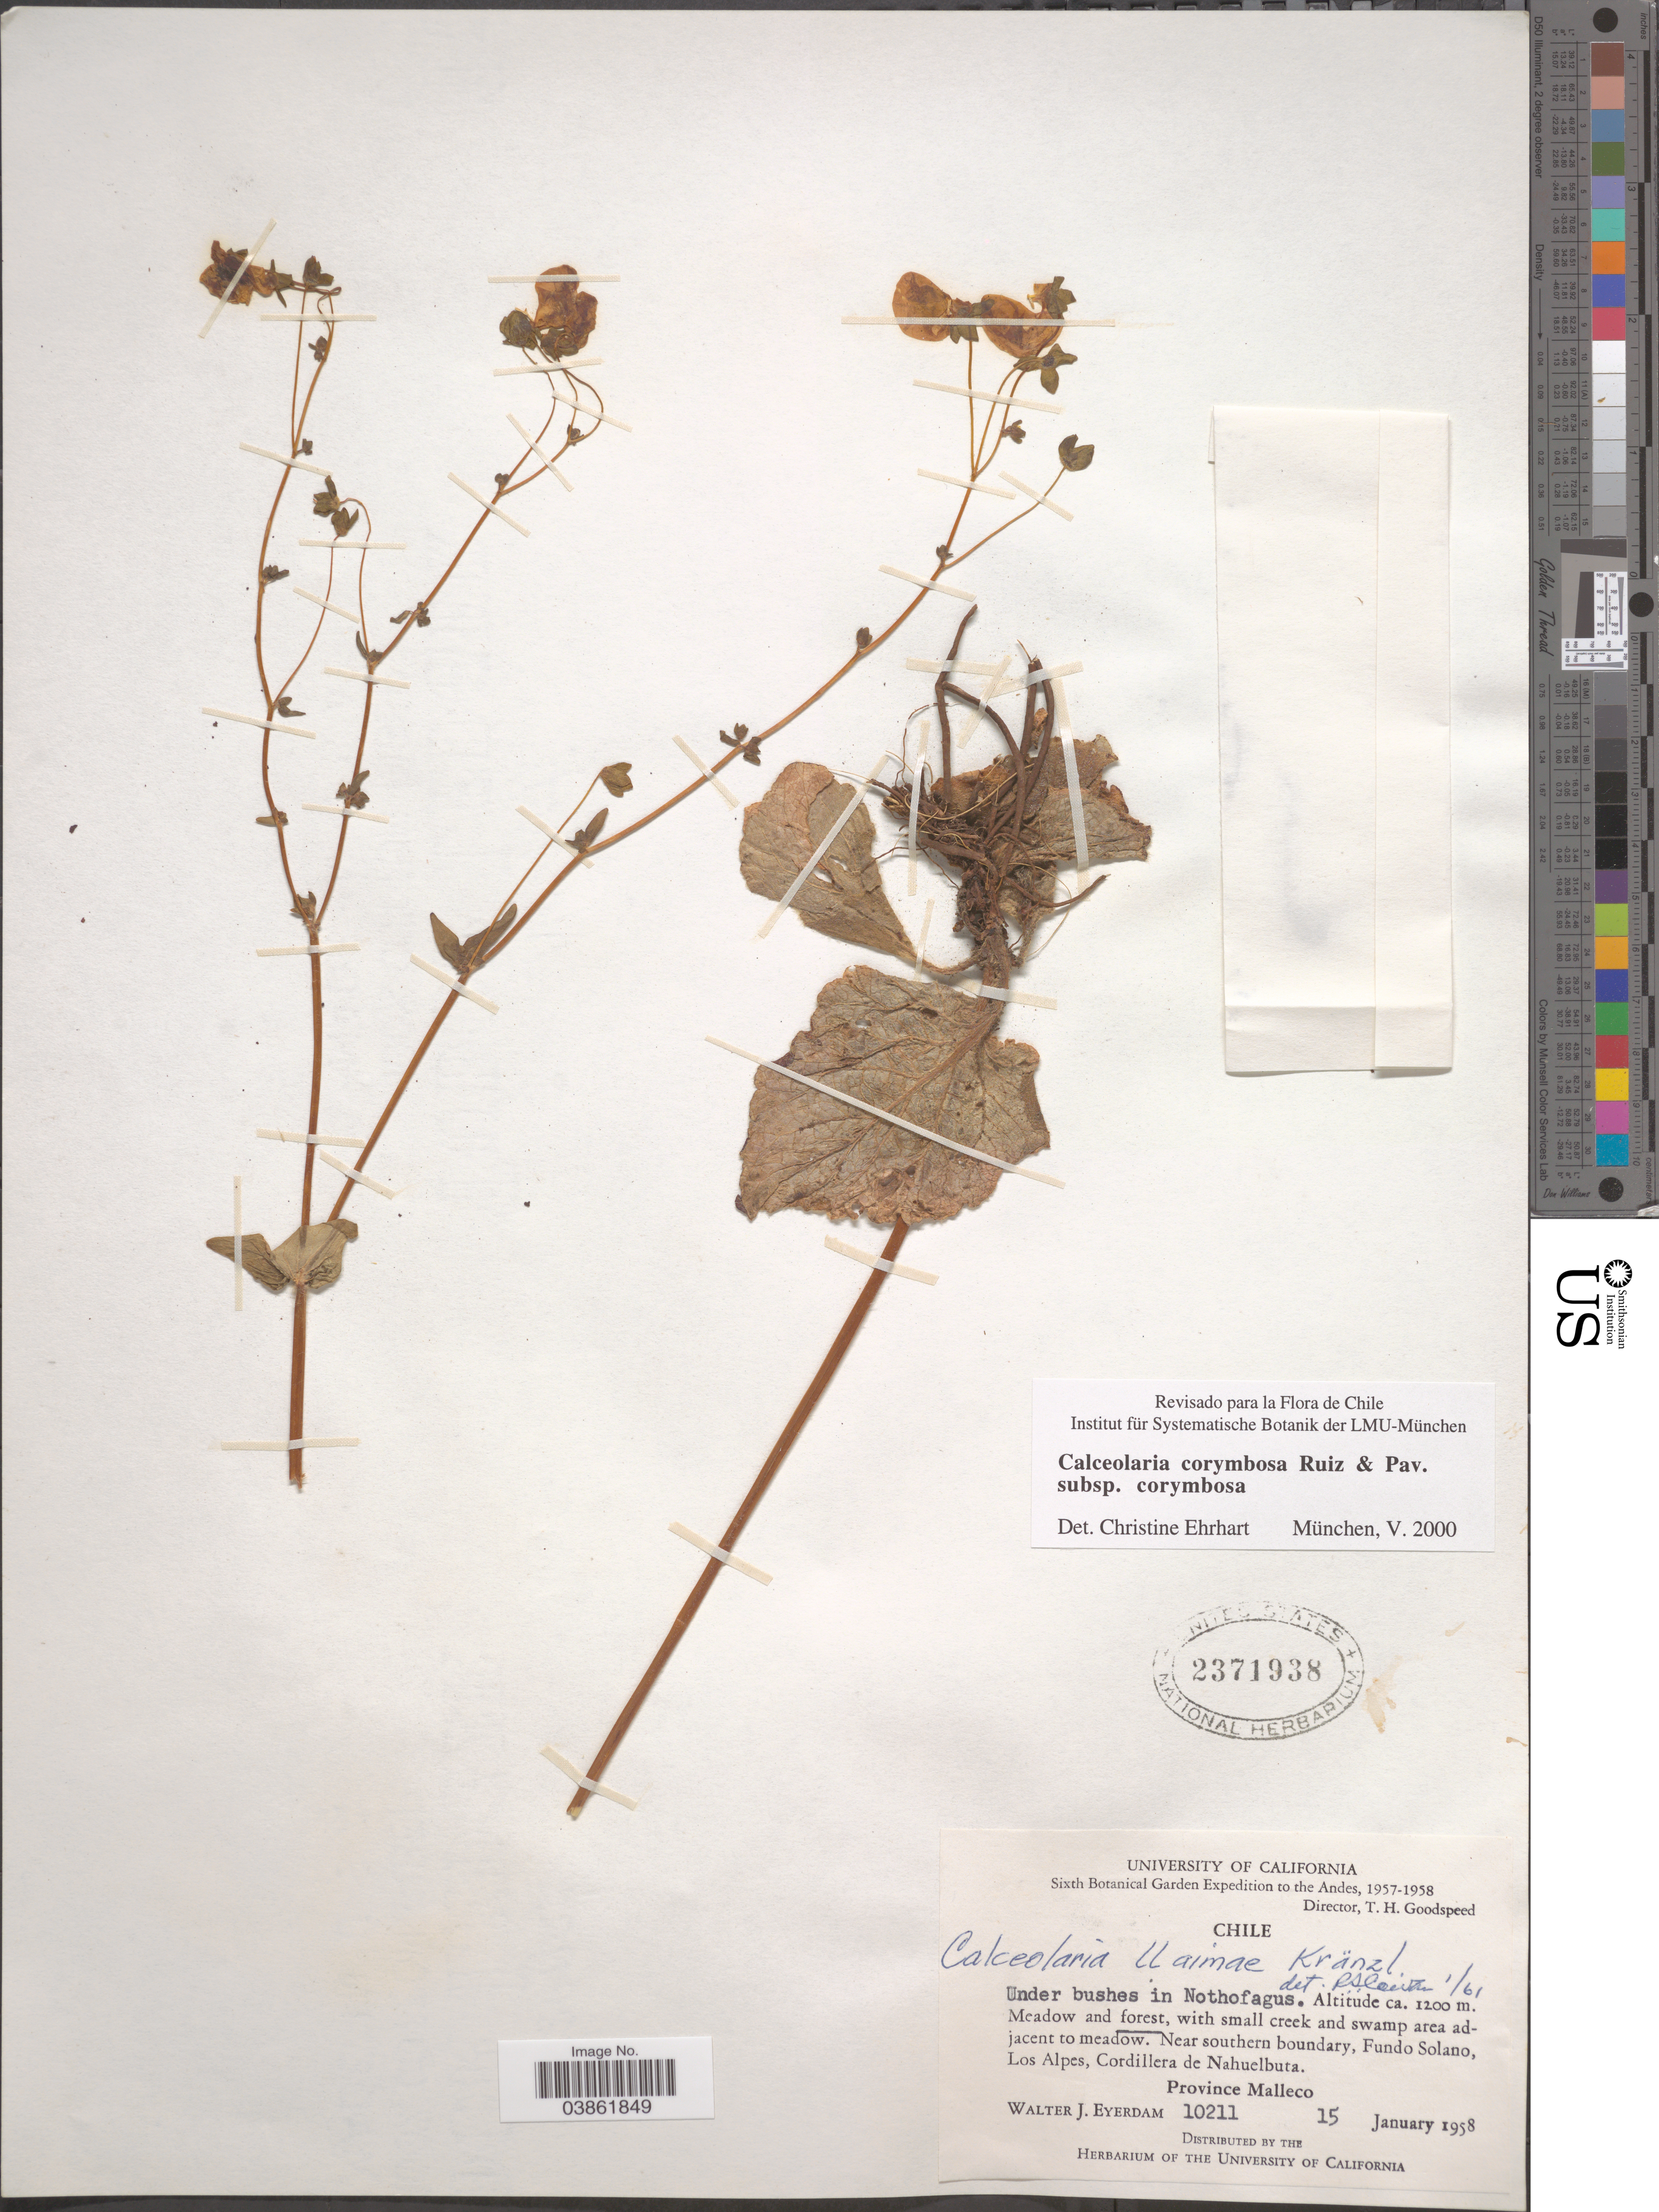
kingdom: Plantae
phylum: Tracheophyta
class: Magnoliopsida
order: Lamiales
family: Calceolariaceae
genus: Calceolaria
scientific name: Calceolaria corymbosa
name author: Ruiz & Pav.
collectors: W. J. Eyerdam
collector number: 10211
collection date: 1958-01-15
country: Chile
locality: The Andes. Near southern boundary, Fundo Solano, Los Alpes, Cordillera de Nahuelbuta. Province Malleco.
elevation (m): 1200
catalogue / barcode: US 2371938